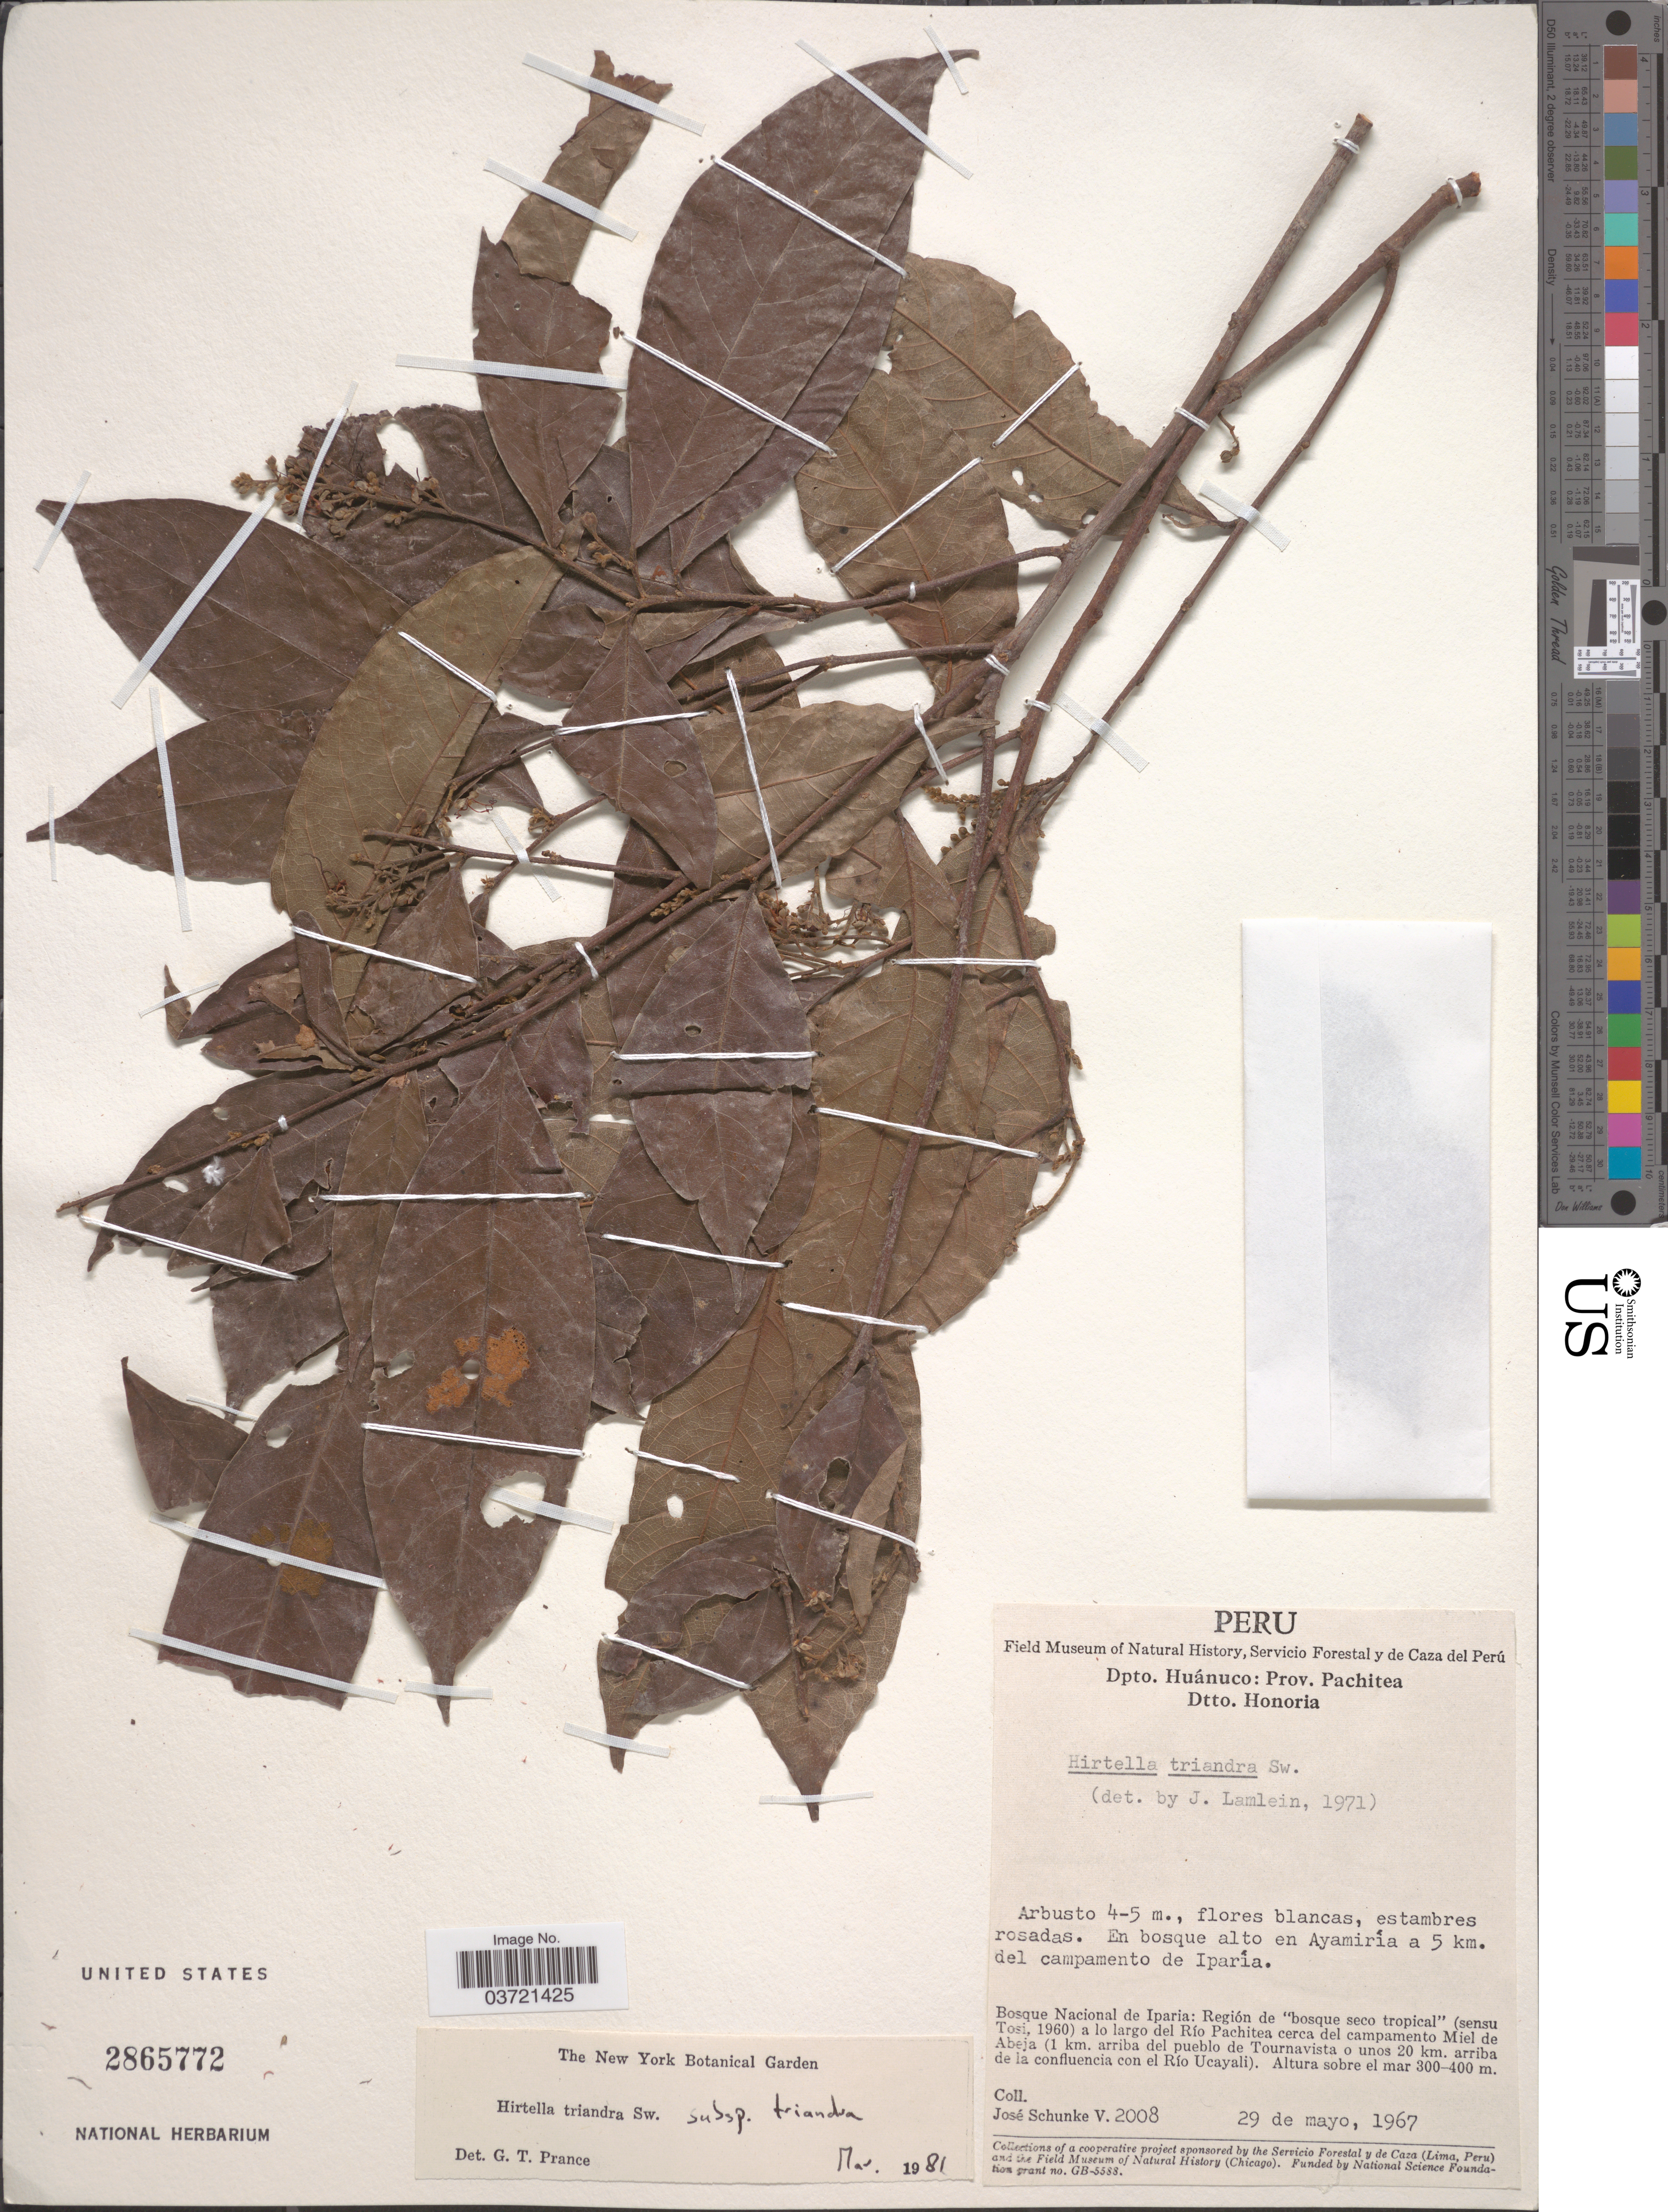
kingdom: Plantae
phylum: Tracheophyta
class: Magnoliopsida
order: Malpighiales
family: Chrysobalanaceae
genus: Hirtella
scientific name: Hirtella triandra subsp. triandra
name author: Sw.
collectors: J. Schunke Vigo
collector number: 2008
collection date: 1967-05-29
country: Peru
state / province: Huánuco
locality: Dpto. Huánuco: Prov. Pachitea, Dtto. Honoria. En bosque alto en Ayamiría a 5 km. del campamento de Iparía. Bosque Nacional de Iparia: Región de "bosque seco tropical" (sensu Tosi, 1960) a lo largo del Río Pachitea cerca del campamento Miel de Abeja (1 km. arriba del pueblo de Tournavista o unos 20 km. arriba de la confluencia con el Río Ucayali).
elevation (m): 300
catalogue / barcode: US 2865772